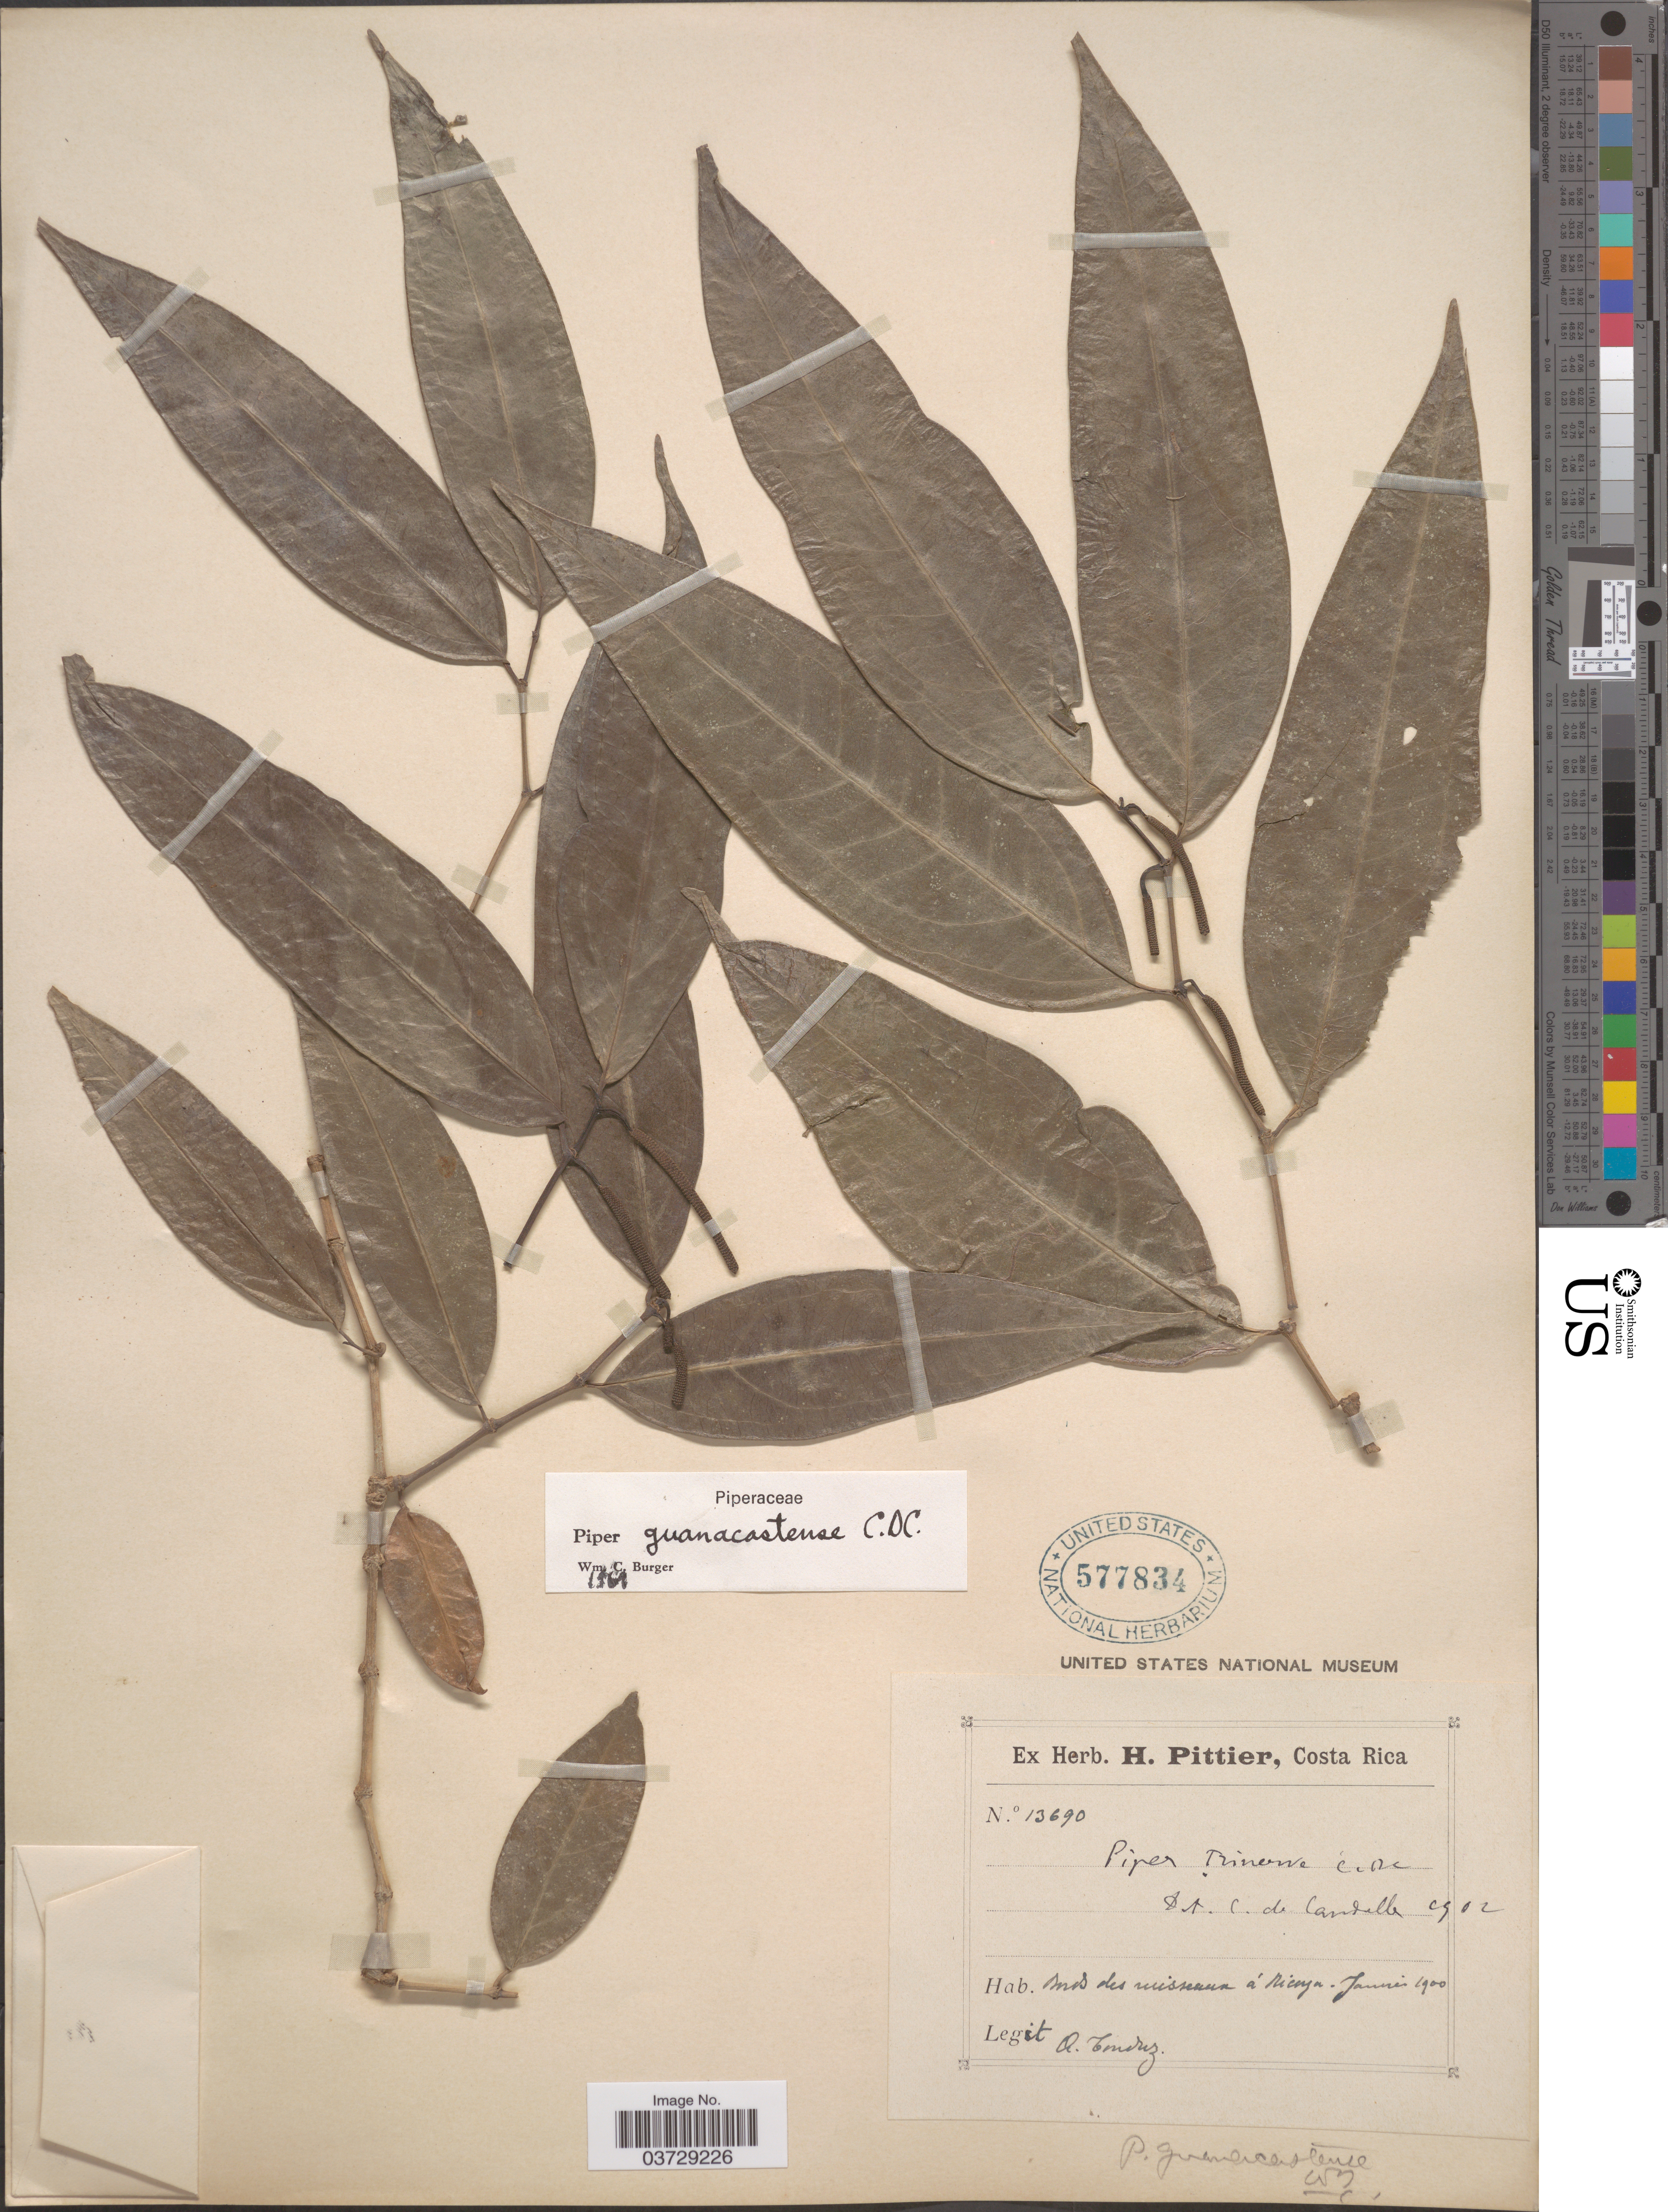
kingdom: Plantae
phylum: Tracheophyta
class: Magnoliopsida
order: Piperales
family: Piperaceae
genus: Piper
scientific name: Piper guanacostense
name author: C. DC.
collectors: A. Tonduz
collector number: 13690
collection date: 1900-01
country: Costa Rica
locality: Bords des risseaux á Nicoya.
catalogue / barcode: US 577834